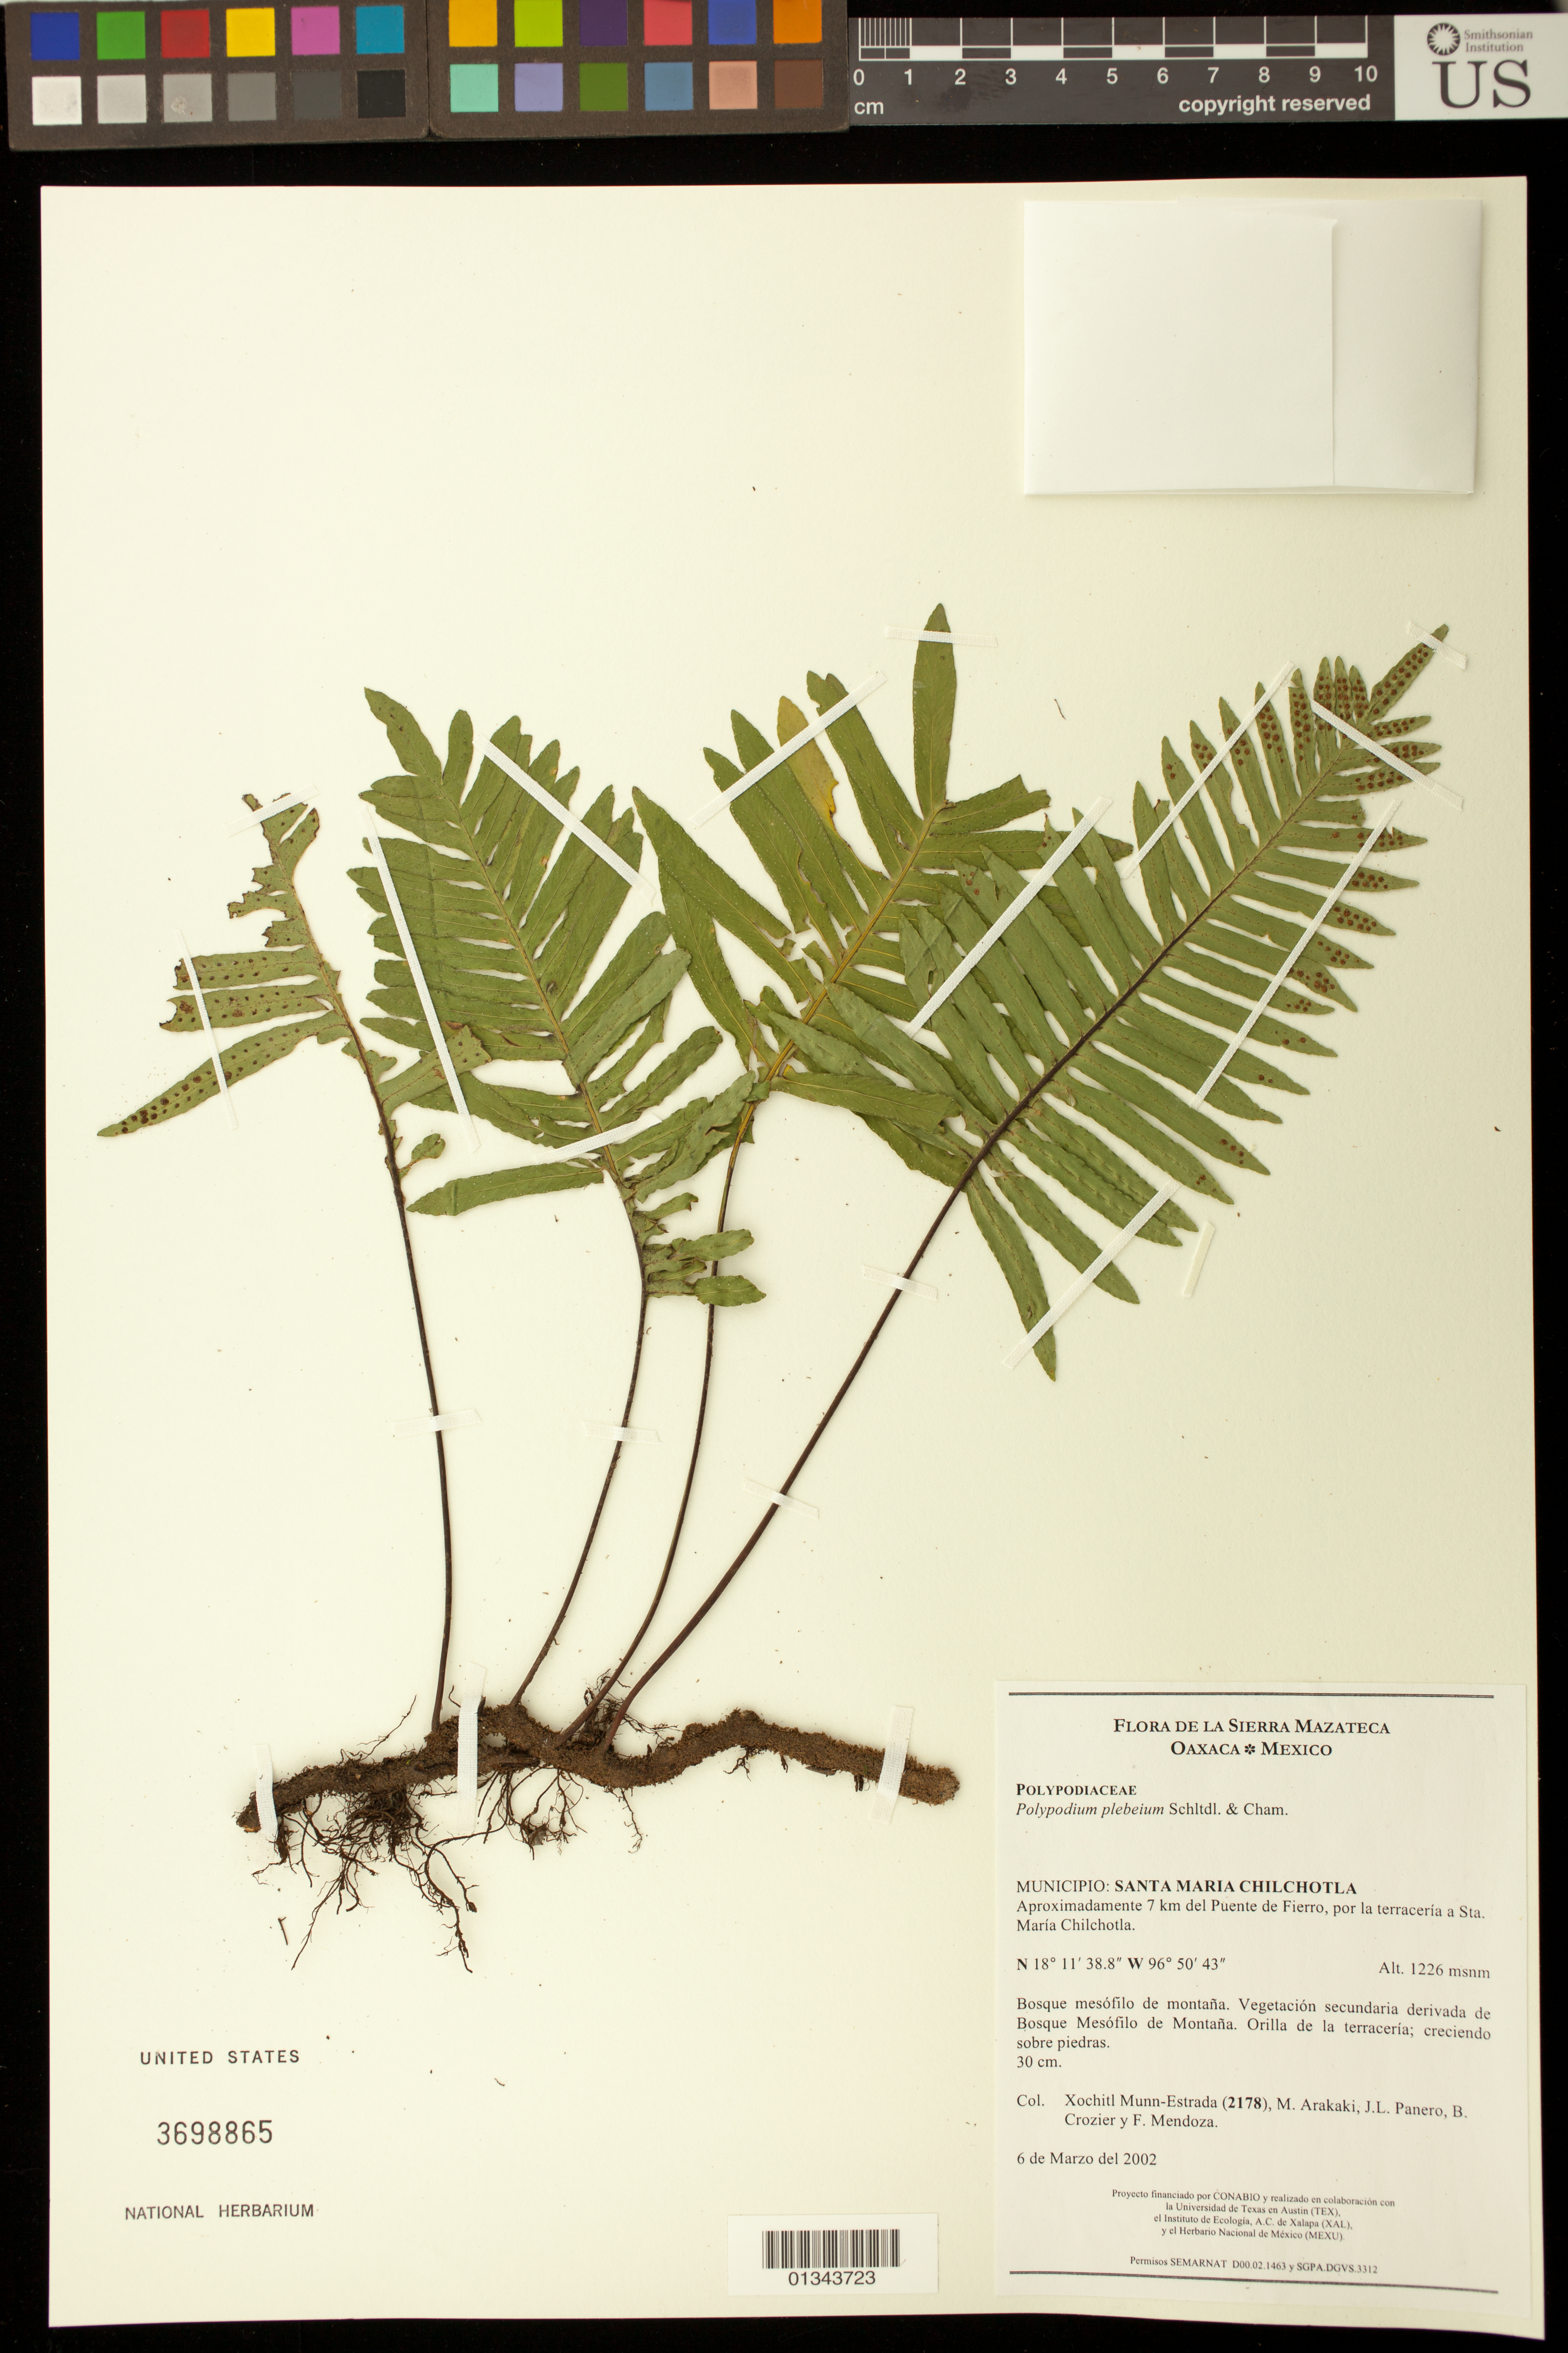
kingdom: Plantae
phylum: Tracheophyta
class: Polypodiopsida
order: Polypodiales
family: Polypodiaceae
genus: Polypodium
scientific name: Polypodium plebeium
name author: Schltdl. & Cham.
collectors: X. Munn-Estrada, M. Arakaki, J. L. Panero, B. Crozier & F. Mendoza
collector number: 2178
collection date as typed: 6 de Marzo del 2002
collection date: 2002-03-06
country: Mexico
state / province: Oaxaca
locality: Aproximadamente 7 km del Puente de Fierro, por la terraceria a Sta. Maria Chilchotla.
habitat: Bosque mesofilo de montana. Vegetacion secundaria derivada de Bosque Mesofilo de Montana. Orilla de la terraceria; creciendo sobre piedras.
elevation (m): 1226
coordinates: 18 11 38.8 N, 96 50 43 W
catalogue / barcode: US 3698865